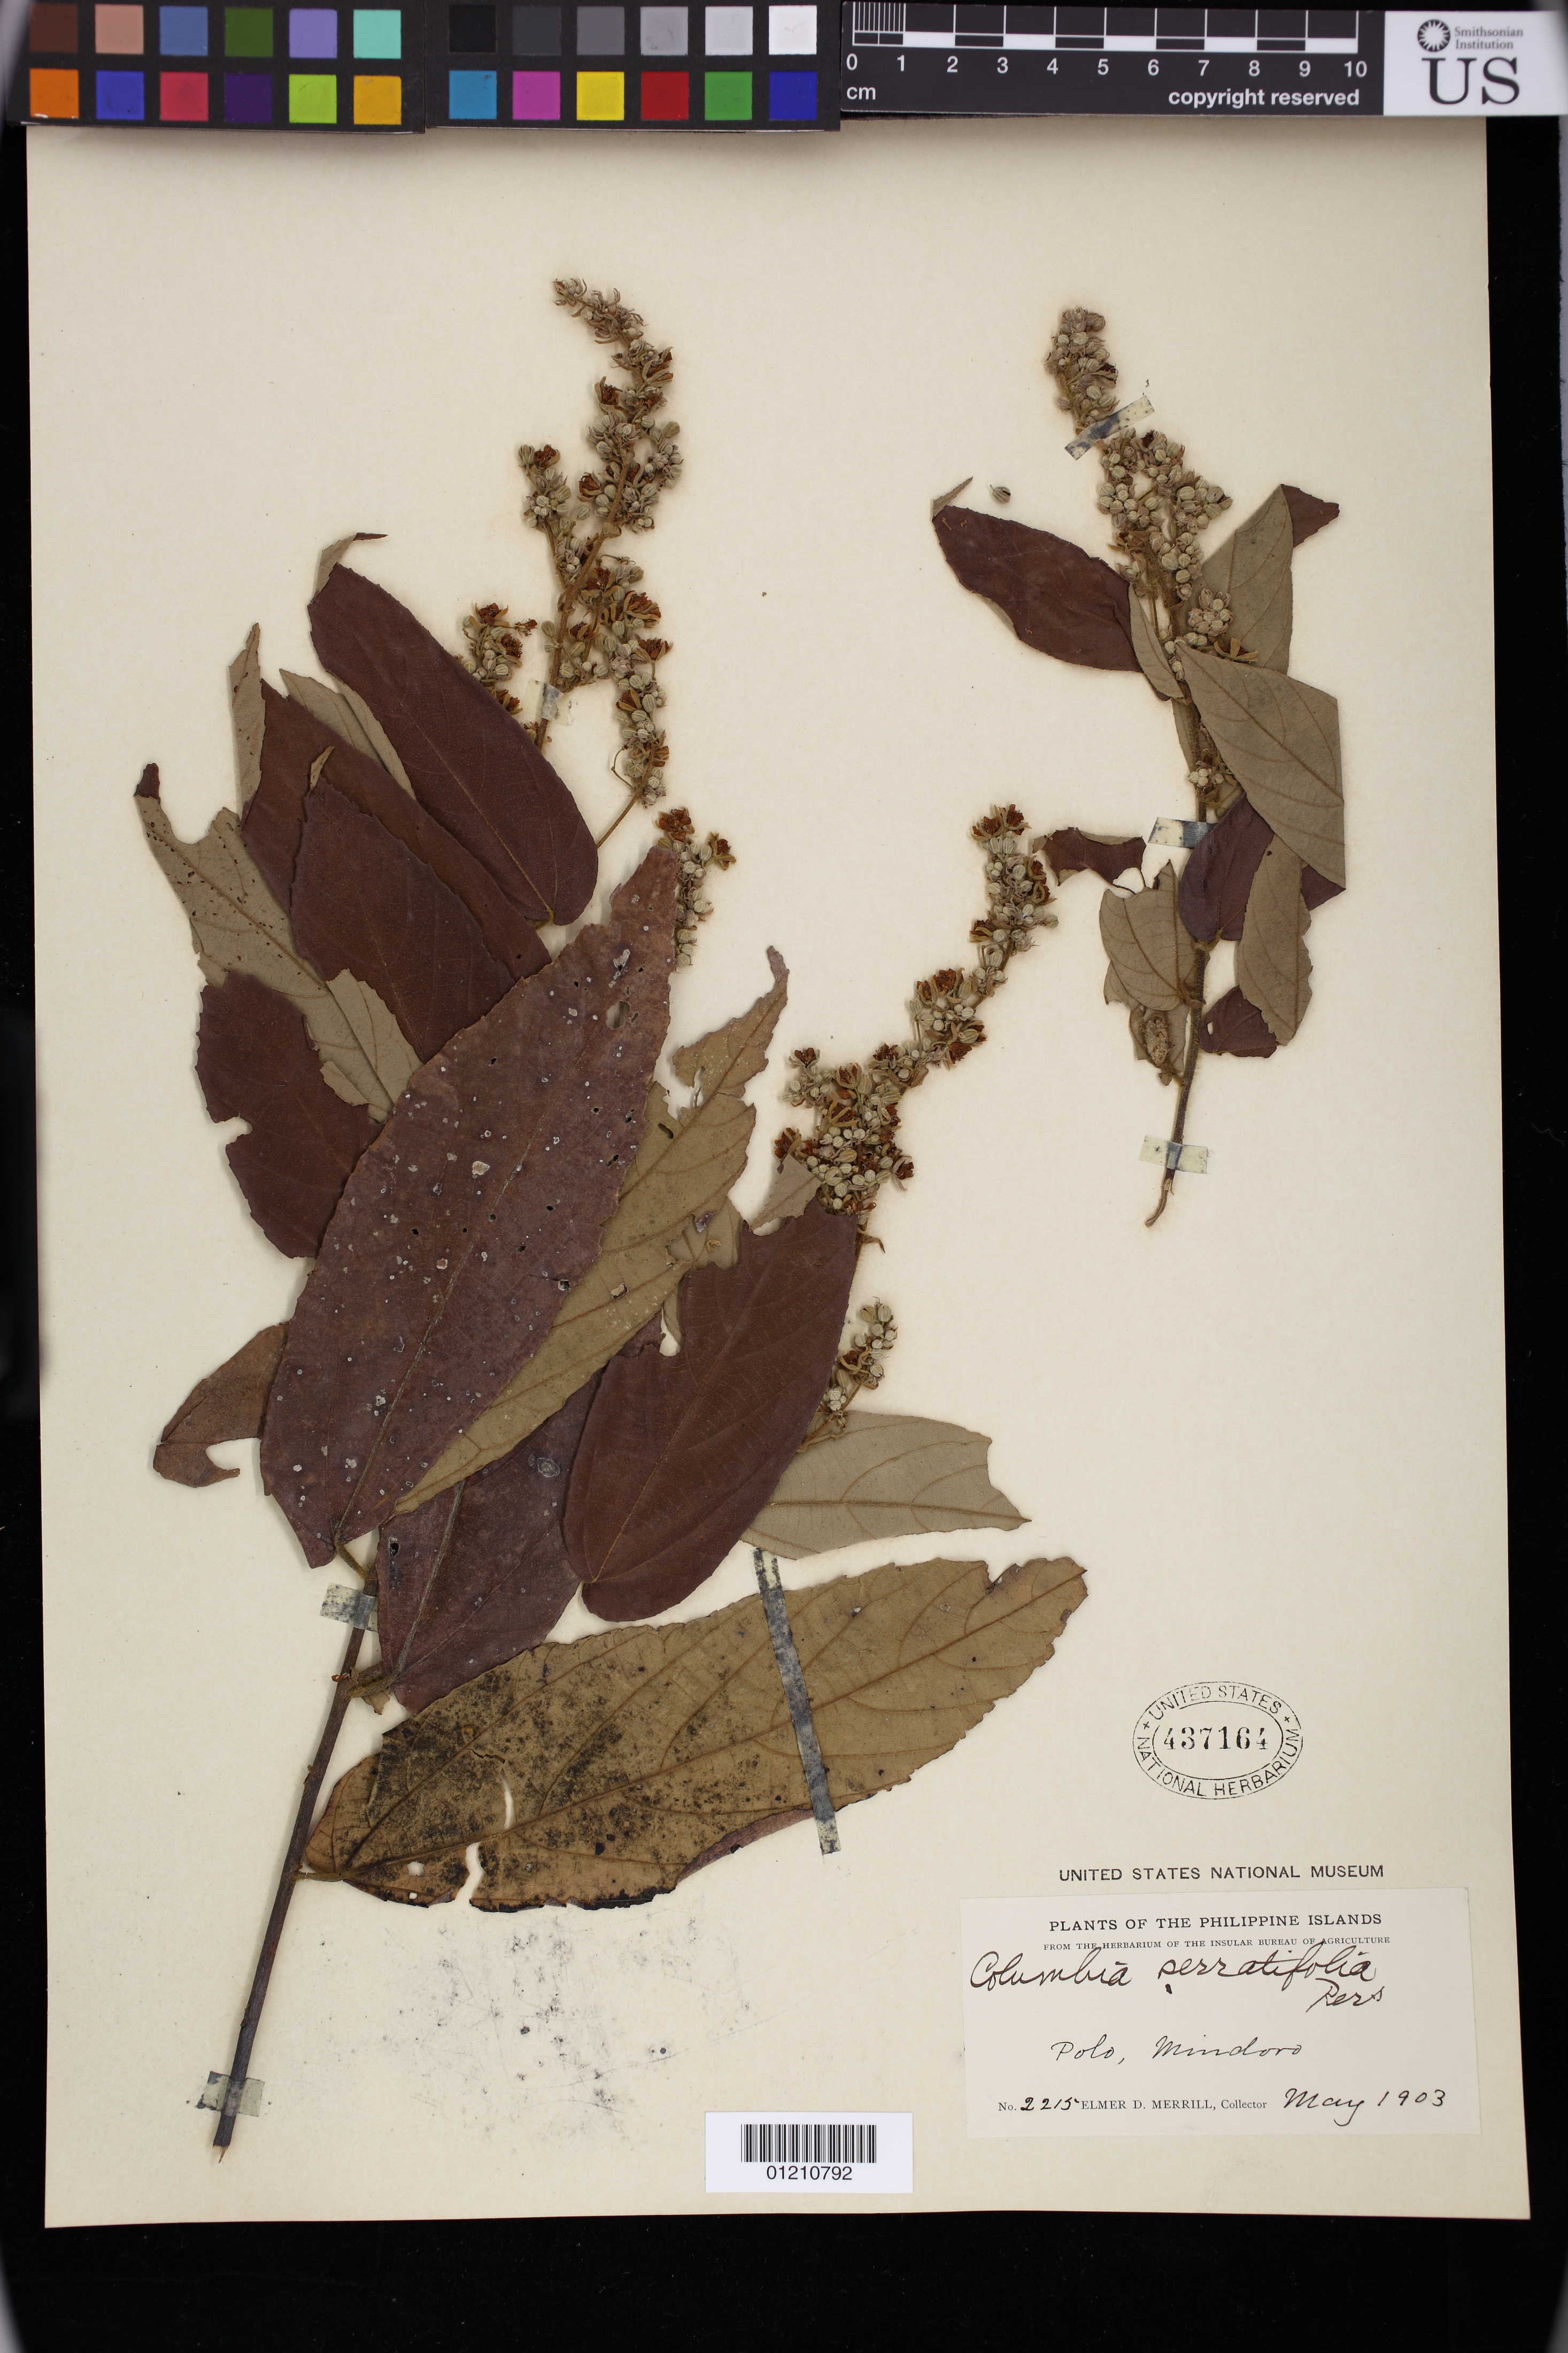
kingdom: Plantae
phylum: Tracheophyta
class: Magnoliopsida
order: Malvales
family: Malvaceae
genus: Colona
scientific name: Colona serratifolia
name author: Cav.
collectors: E. D. Merrill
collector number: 2215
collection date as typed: May 1903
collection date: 1903-05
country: Philippines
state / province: Mimaropa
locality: Polo, Mindoro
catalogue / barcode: US 437164